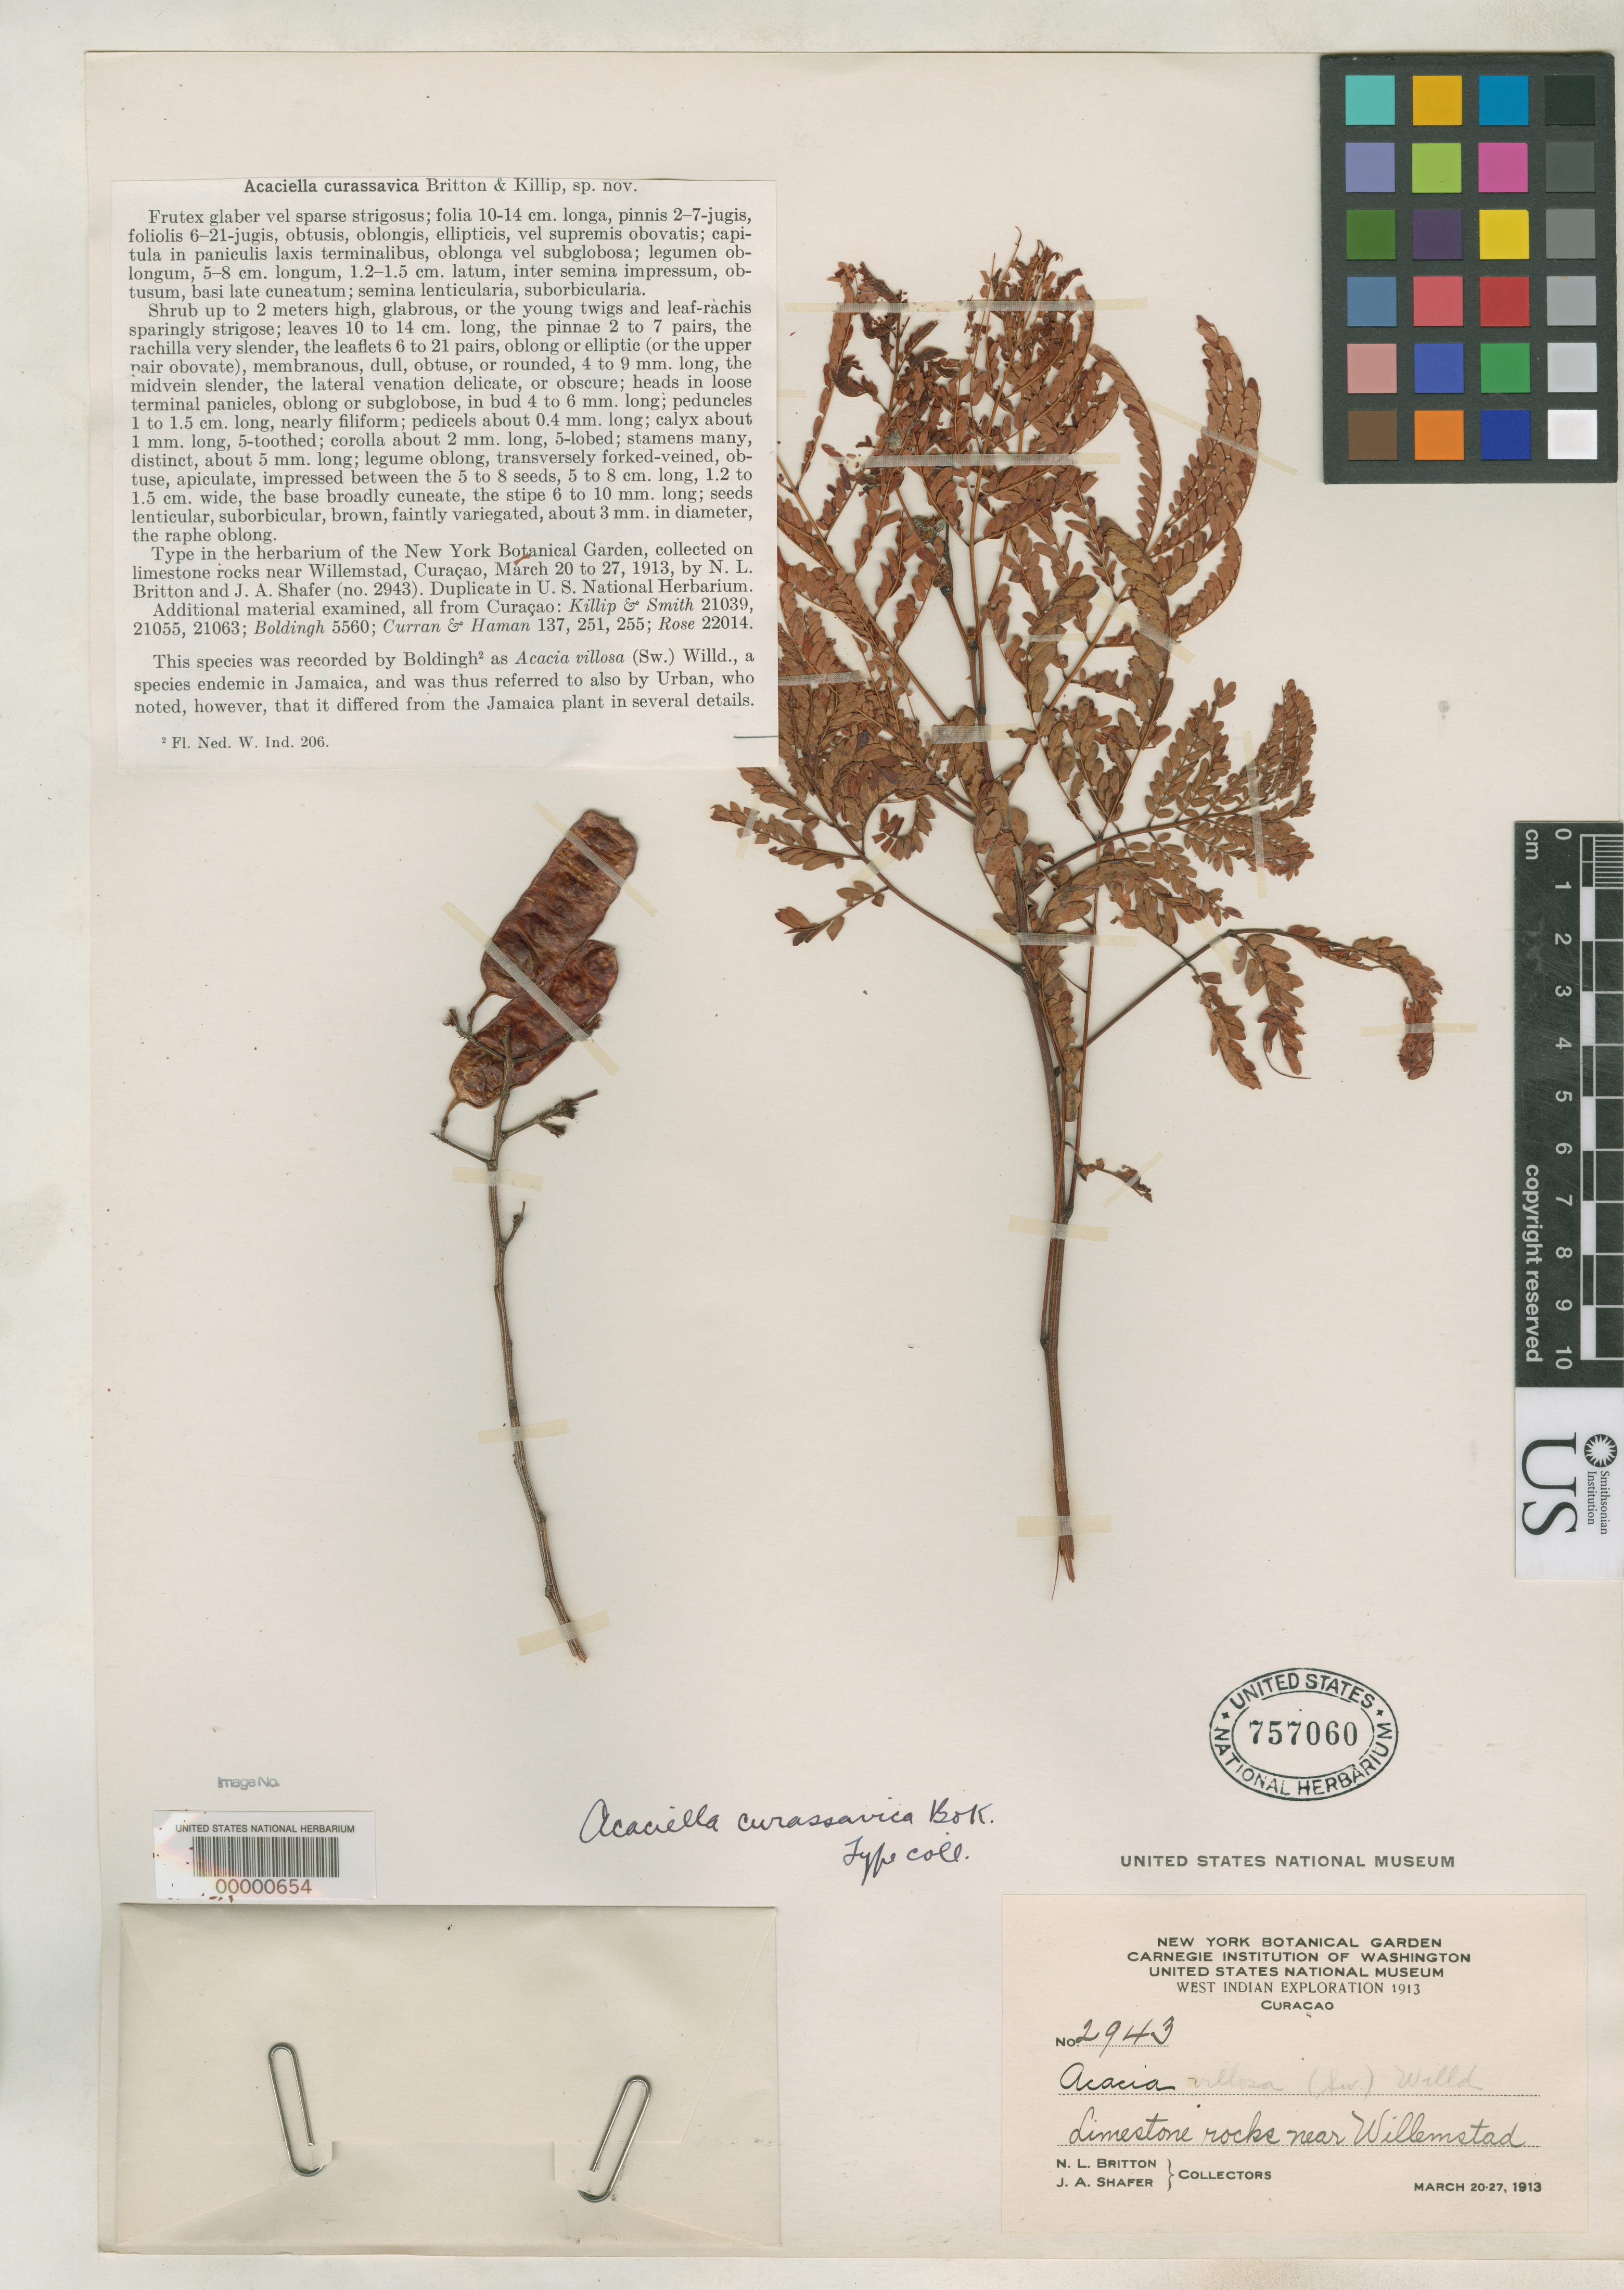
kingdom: Plantae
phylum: Tracheophyta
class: Magnoliopsida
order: Fabales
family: Fabaceae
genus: Acaciella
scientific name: Acaciella curassavica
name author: Britton & Killip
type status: Isotype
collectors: N. Britton & J. A. Shafer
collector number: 2943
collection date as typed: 20 Mar 1913 to 27 Mar 1913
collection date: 1913-03-20/1913-03-27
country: Curaçao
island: Curaçao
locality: Near Willemstead.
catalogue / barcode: US 757060